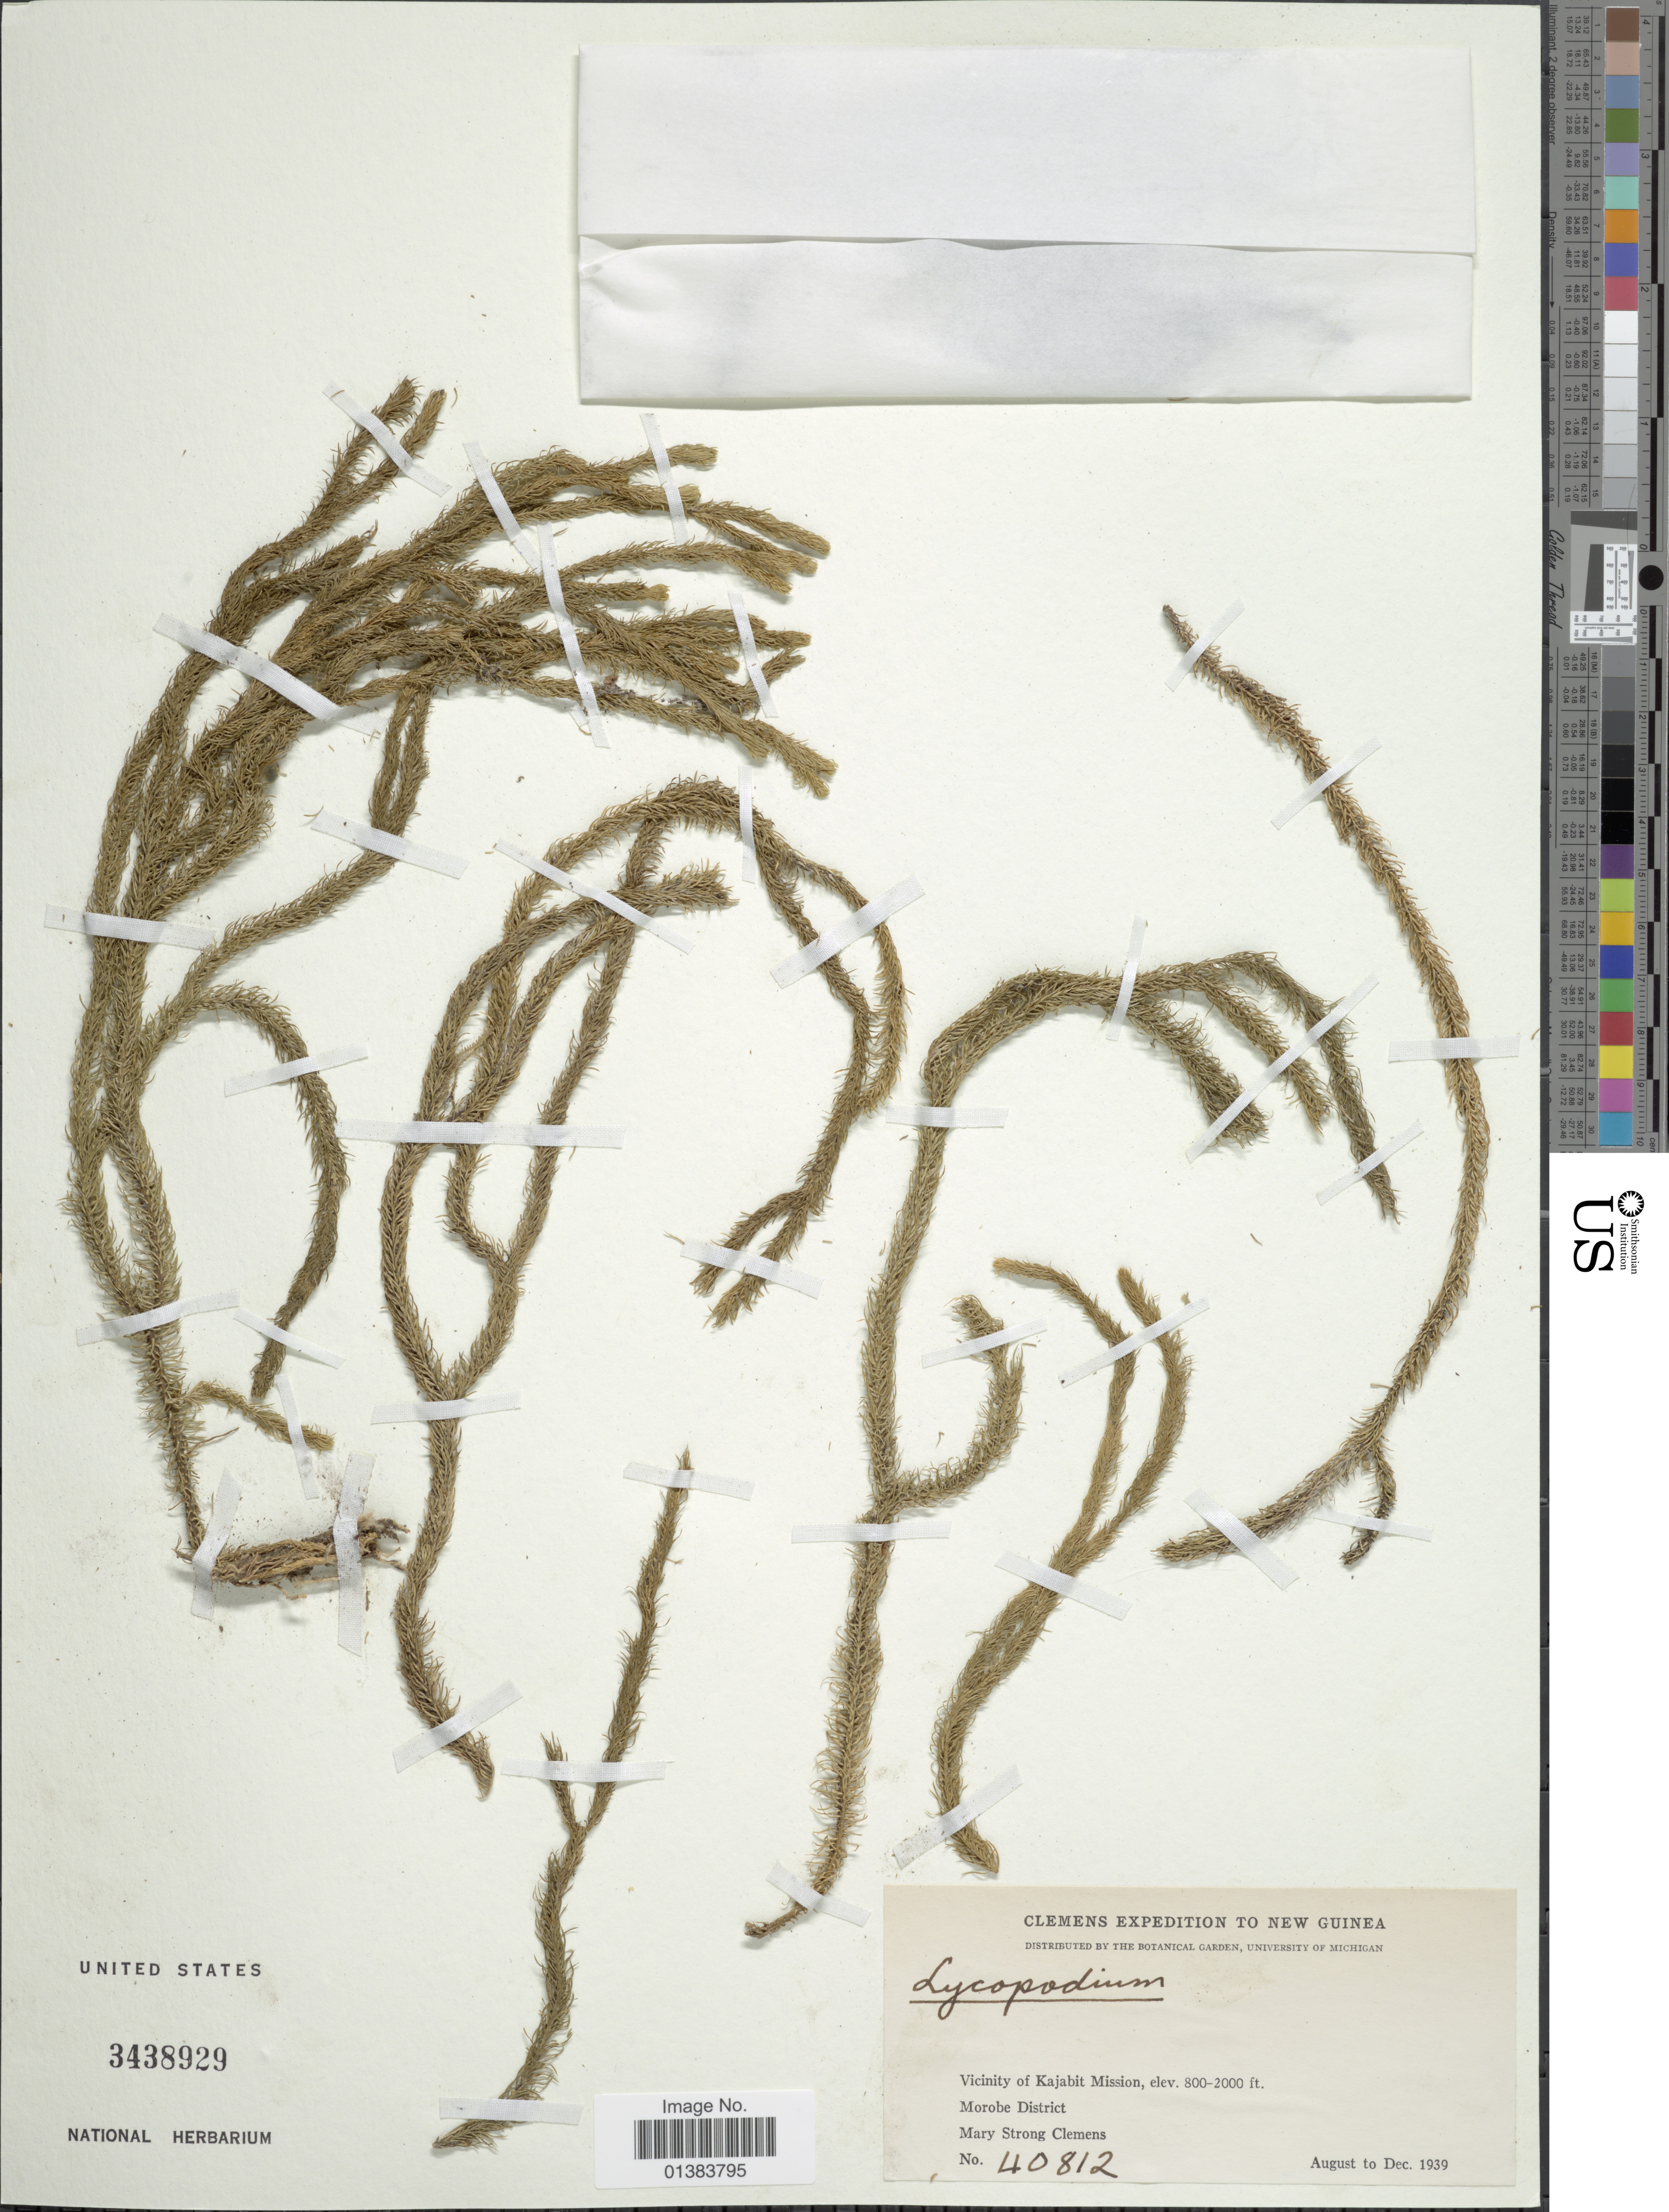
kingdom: Plantae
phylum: Tracheophyta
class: Lycopodiopsida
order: Lycopodiales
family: Lycopodiaceae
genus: Phlegmariurus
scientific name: Phlegmariurus verticillatus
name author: (L. f.) A. R. Field & Testo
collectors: M. S. Clemens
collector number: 40812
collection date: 1939-08/1939-12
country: Papua New Guinea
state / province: Morobe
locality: Vicinity of Kajabit Mission, Morobe District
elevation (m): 244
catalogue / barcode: US 3438929